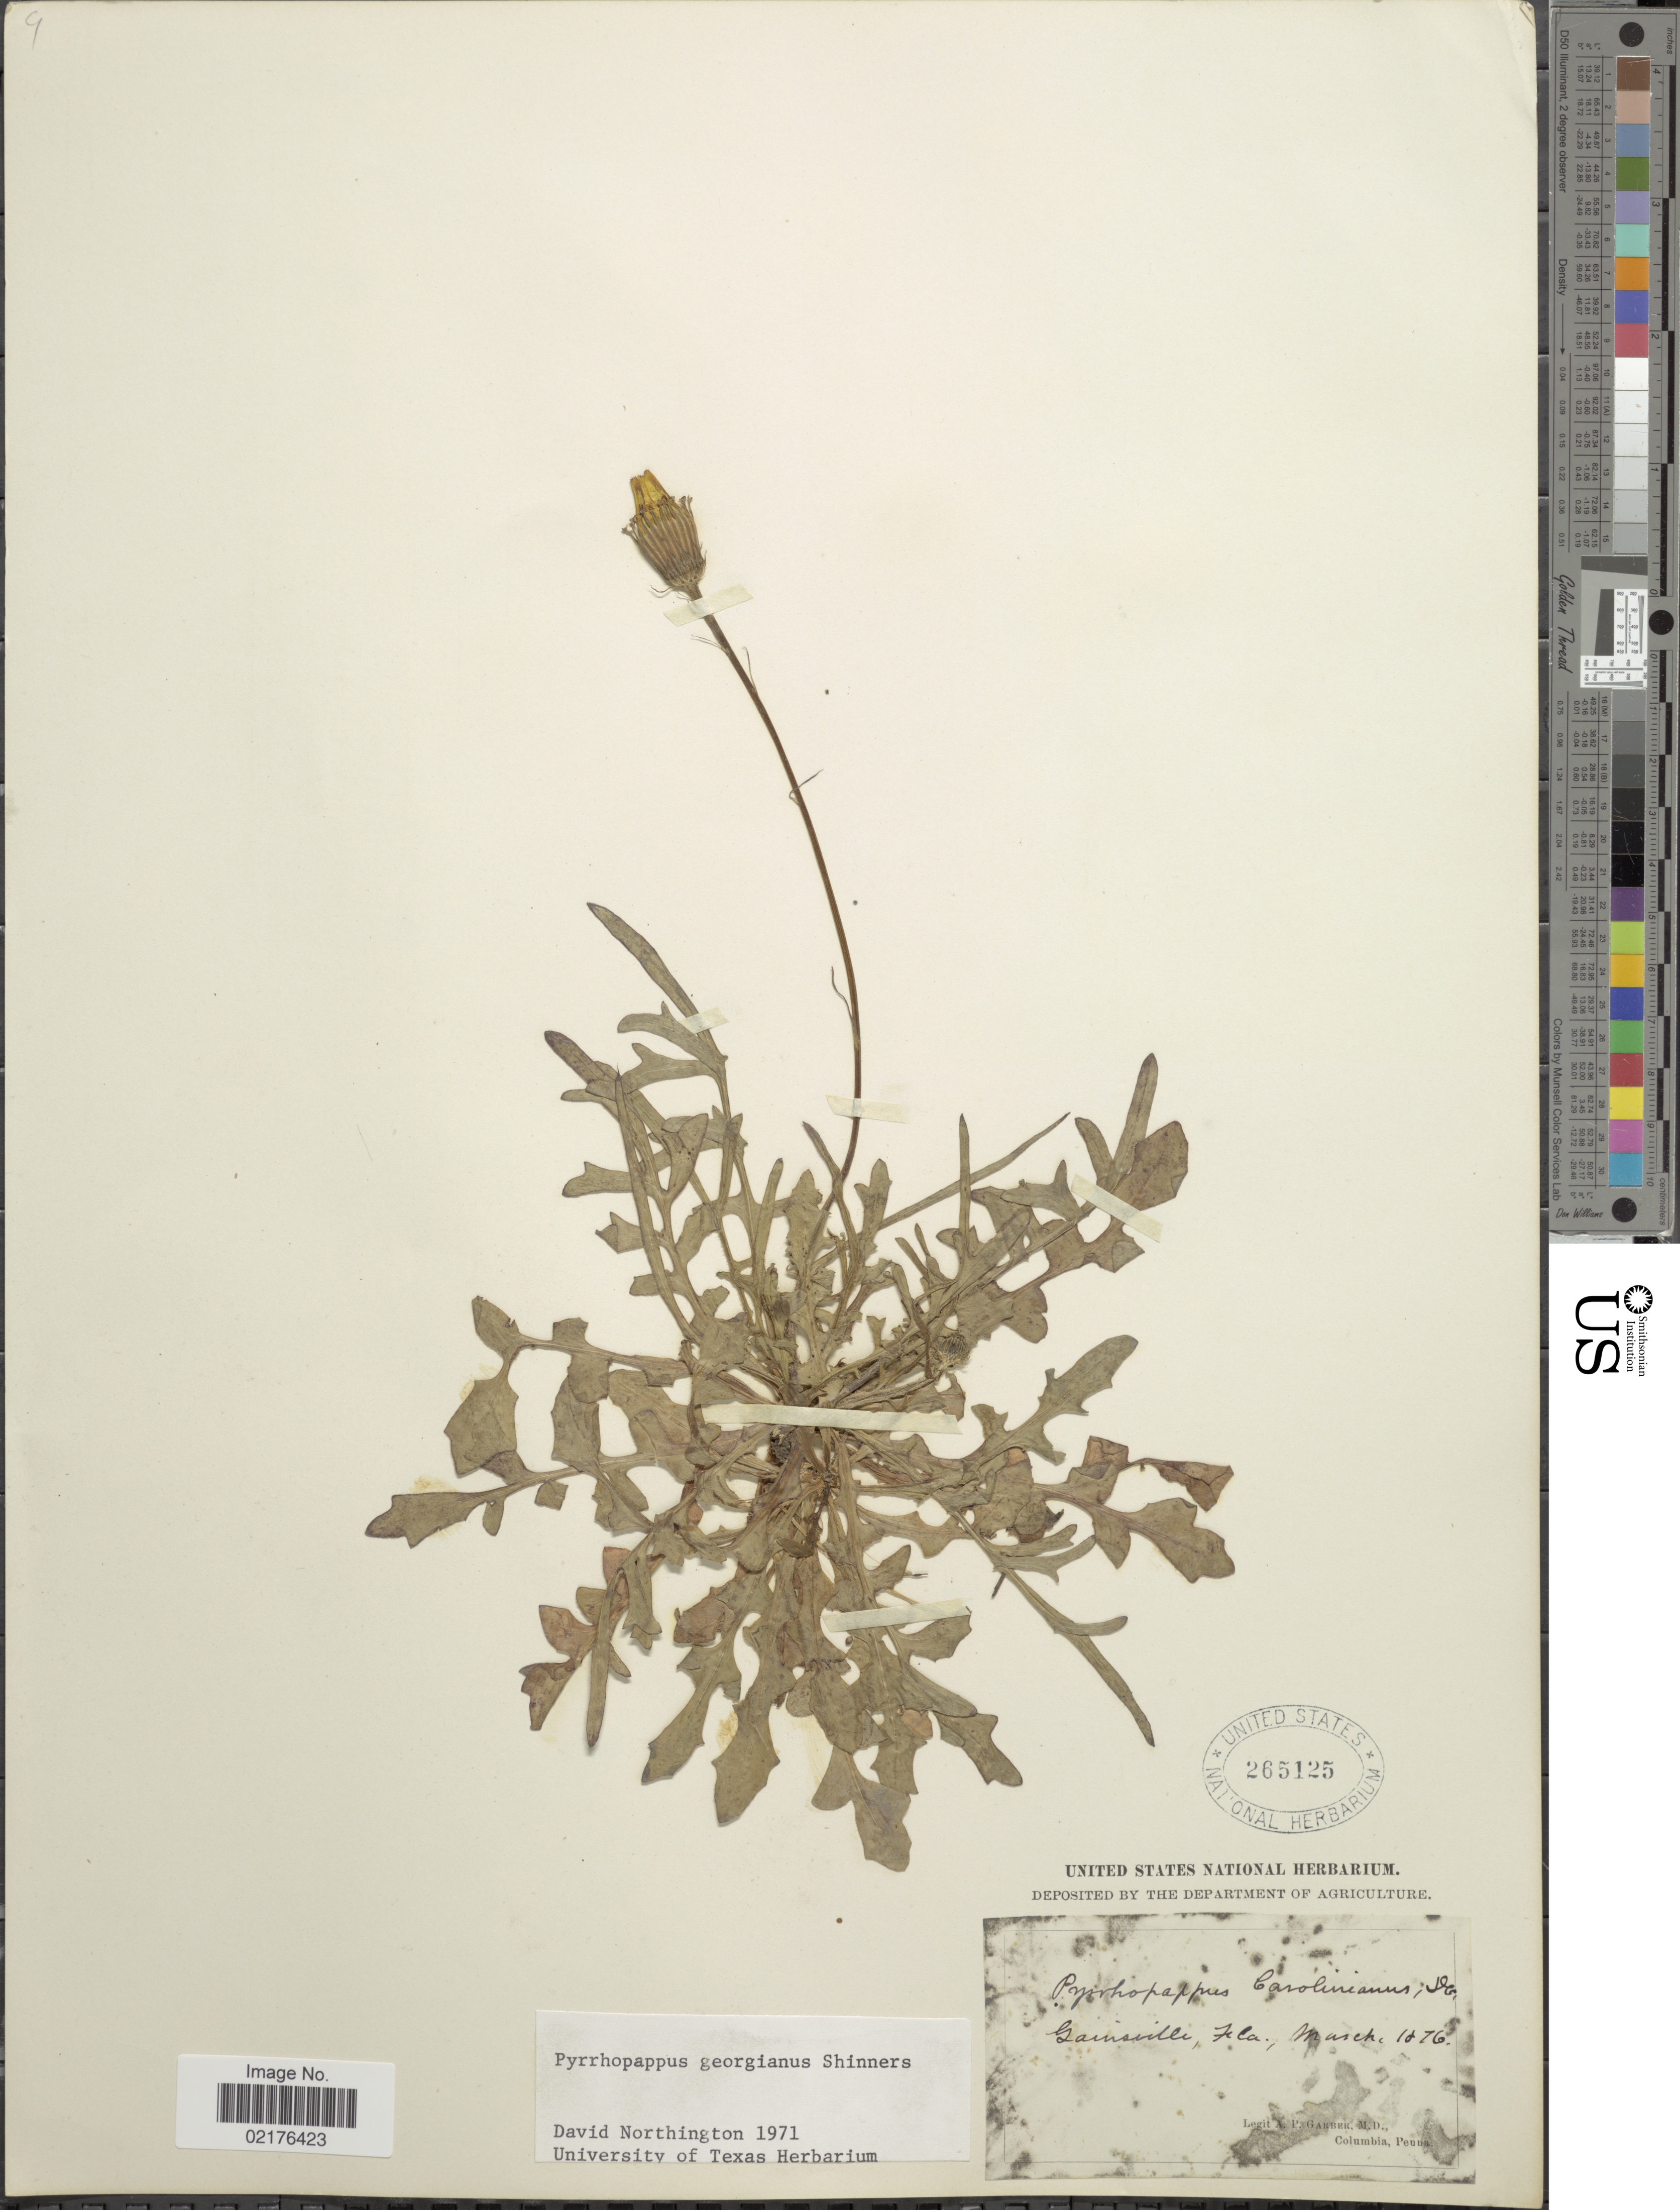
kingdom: Plantae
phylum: Tracheophyta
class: Magnoliopsida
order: Asterales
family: Asteraceae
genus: Pyrrhopappus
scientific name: Pyrrhopappus carolinianus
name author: (Walter) DC.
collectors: A. P. Garber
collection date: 1876-03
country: United States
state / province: Florida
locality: Gainsville, Fla.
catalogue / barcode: US 265125